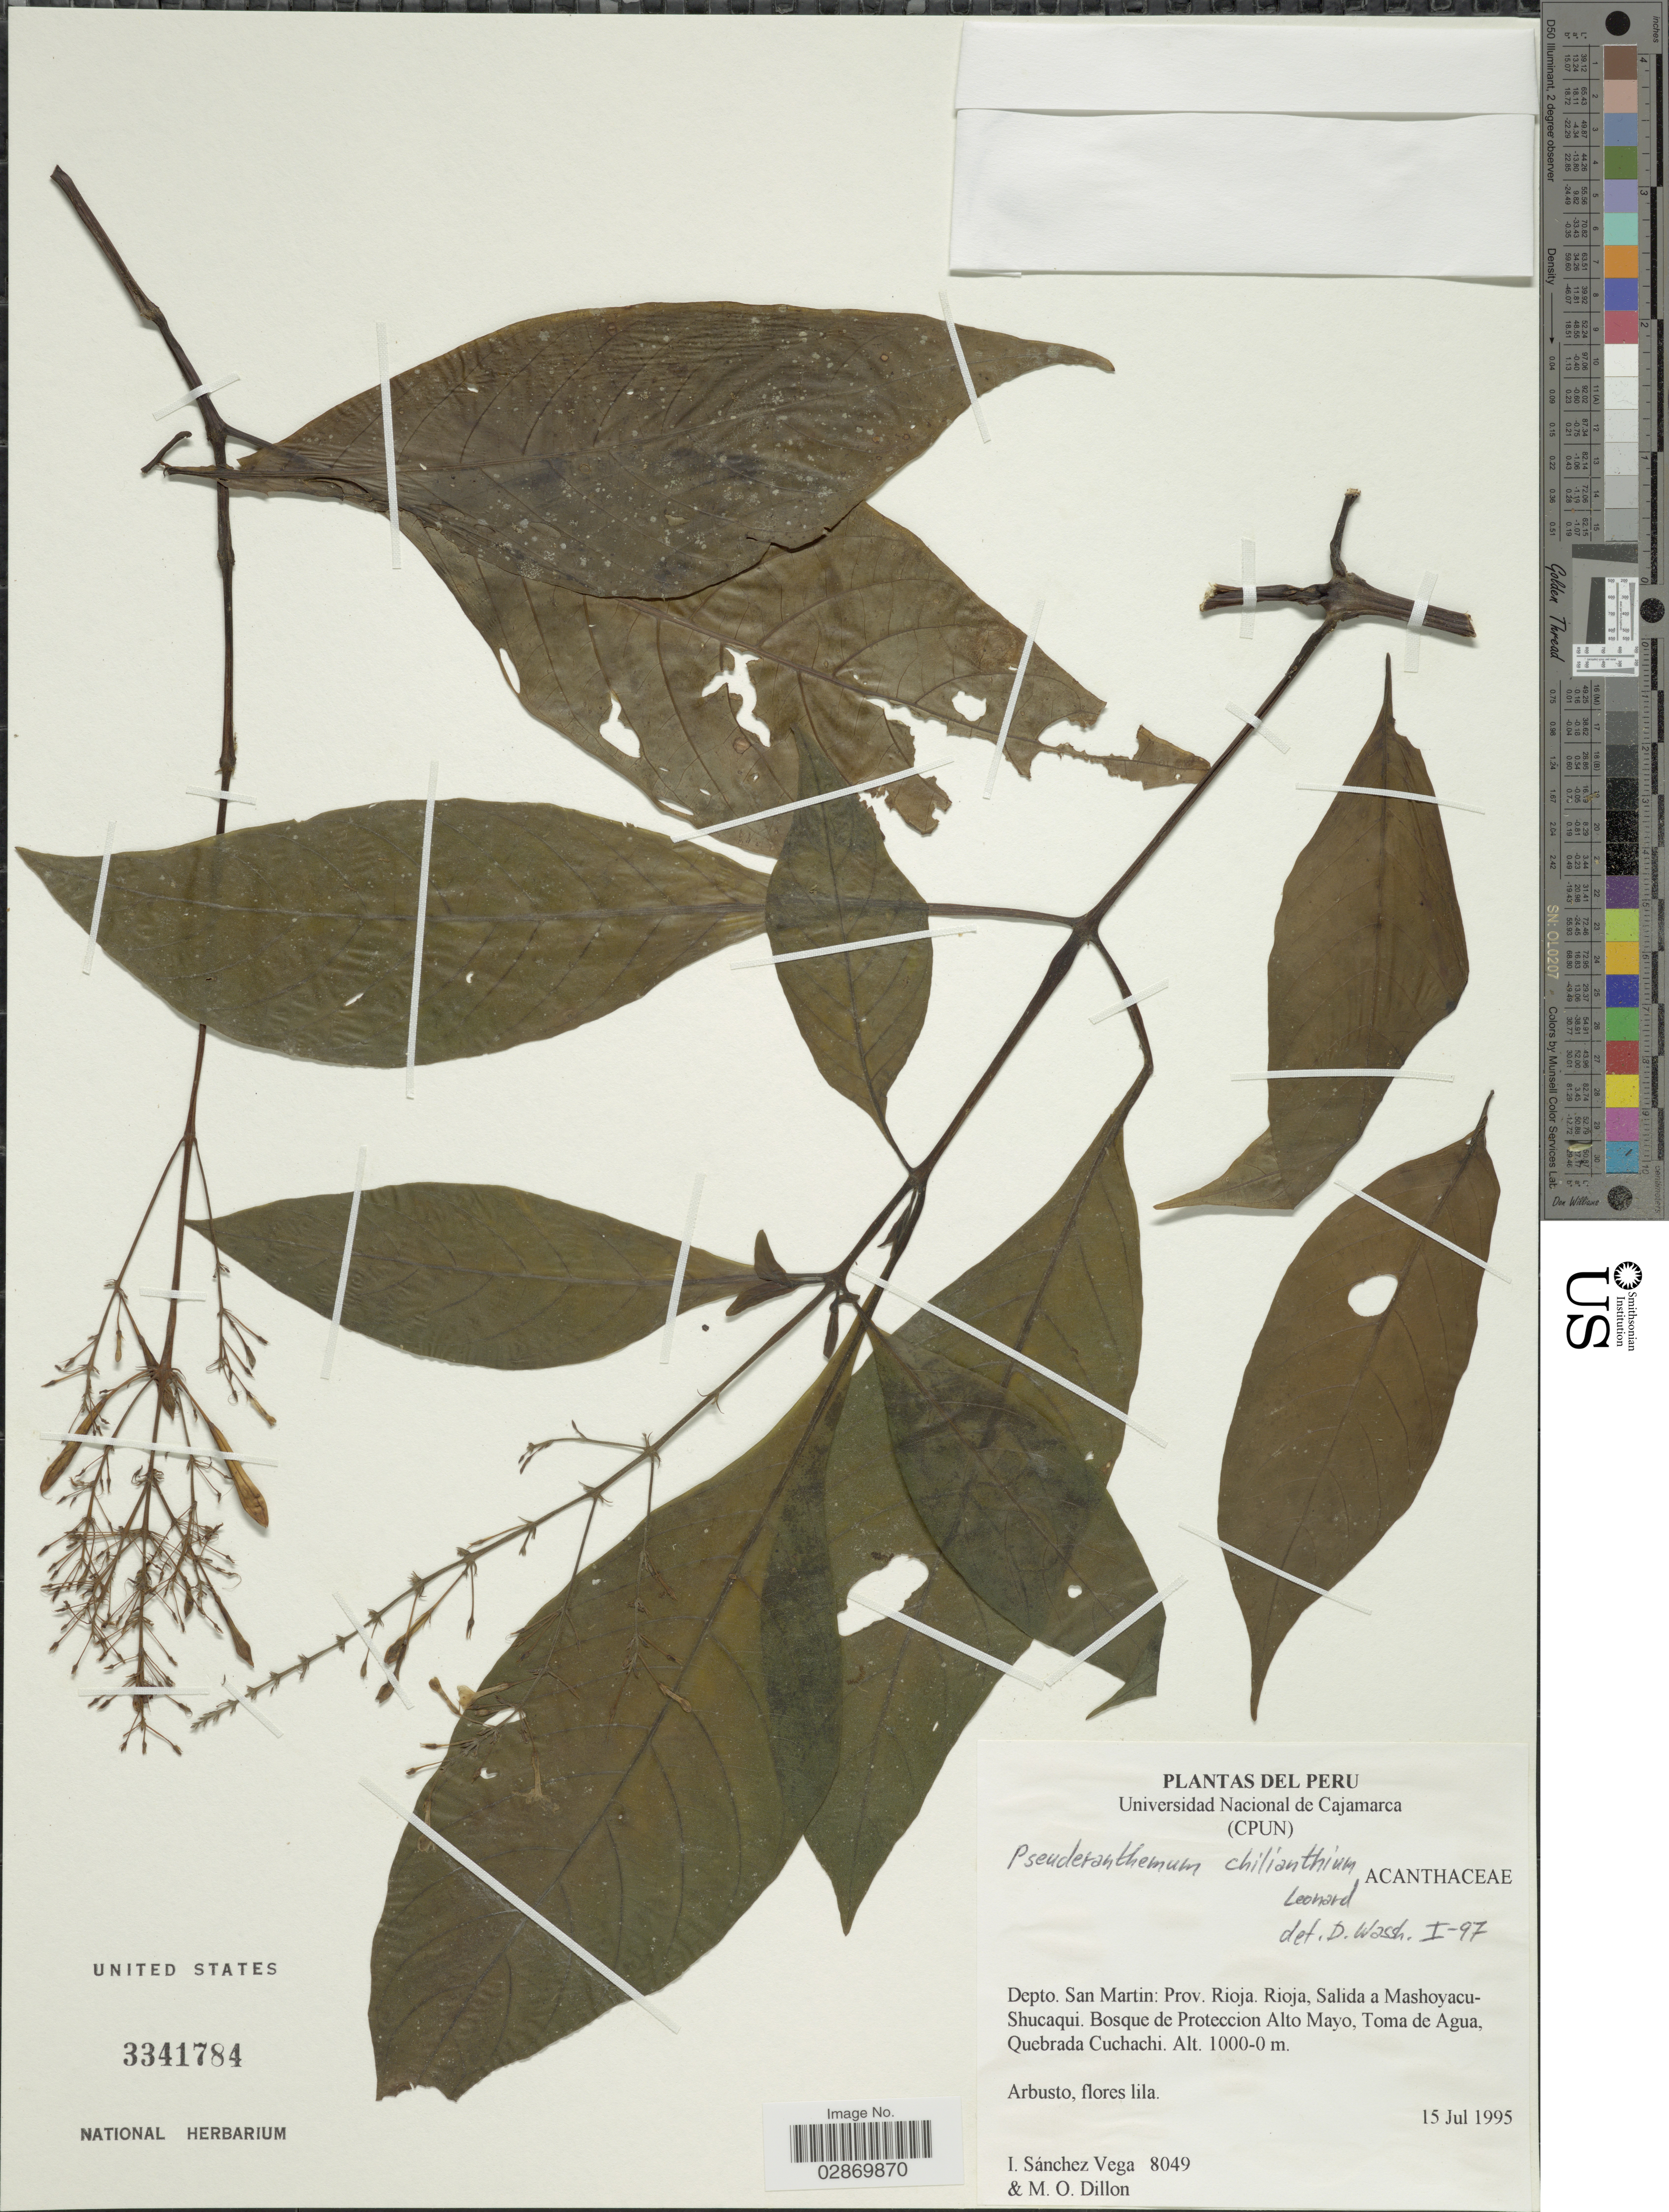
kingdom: Plantae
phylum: Tracheophyta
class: Magnoliopsida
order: Lamiales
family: Acanthaceae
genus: Pseuderanthemum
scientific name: Pseuderanthemum chilianthium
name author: Leonard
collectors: I. Sánchez Vega & M. O. Dillon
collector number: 8049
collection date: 1995-07-15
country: Peru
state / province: San Martín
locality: Depto. San Martin, Prov. Rioja, Salida a Mashoyacu-Shucaqui, Bosque de Proteccion Alto Mayo, Toma de Agua, Quebrada Cuchachi.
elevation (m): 0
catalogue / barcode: US 3341784